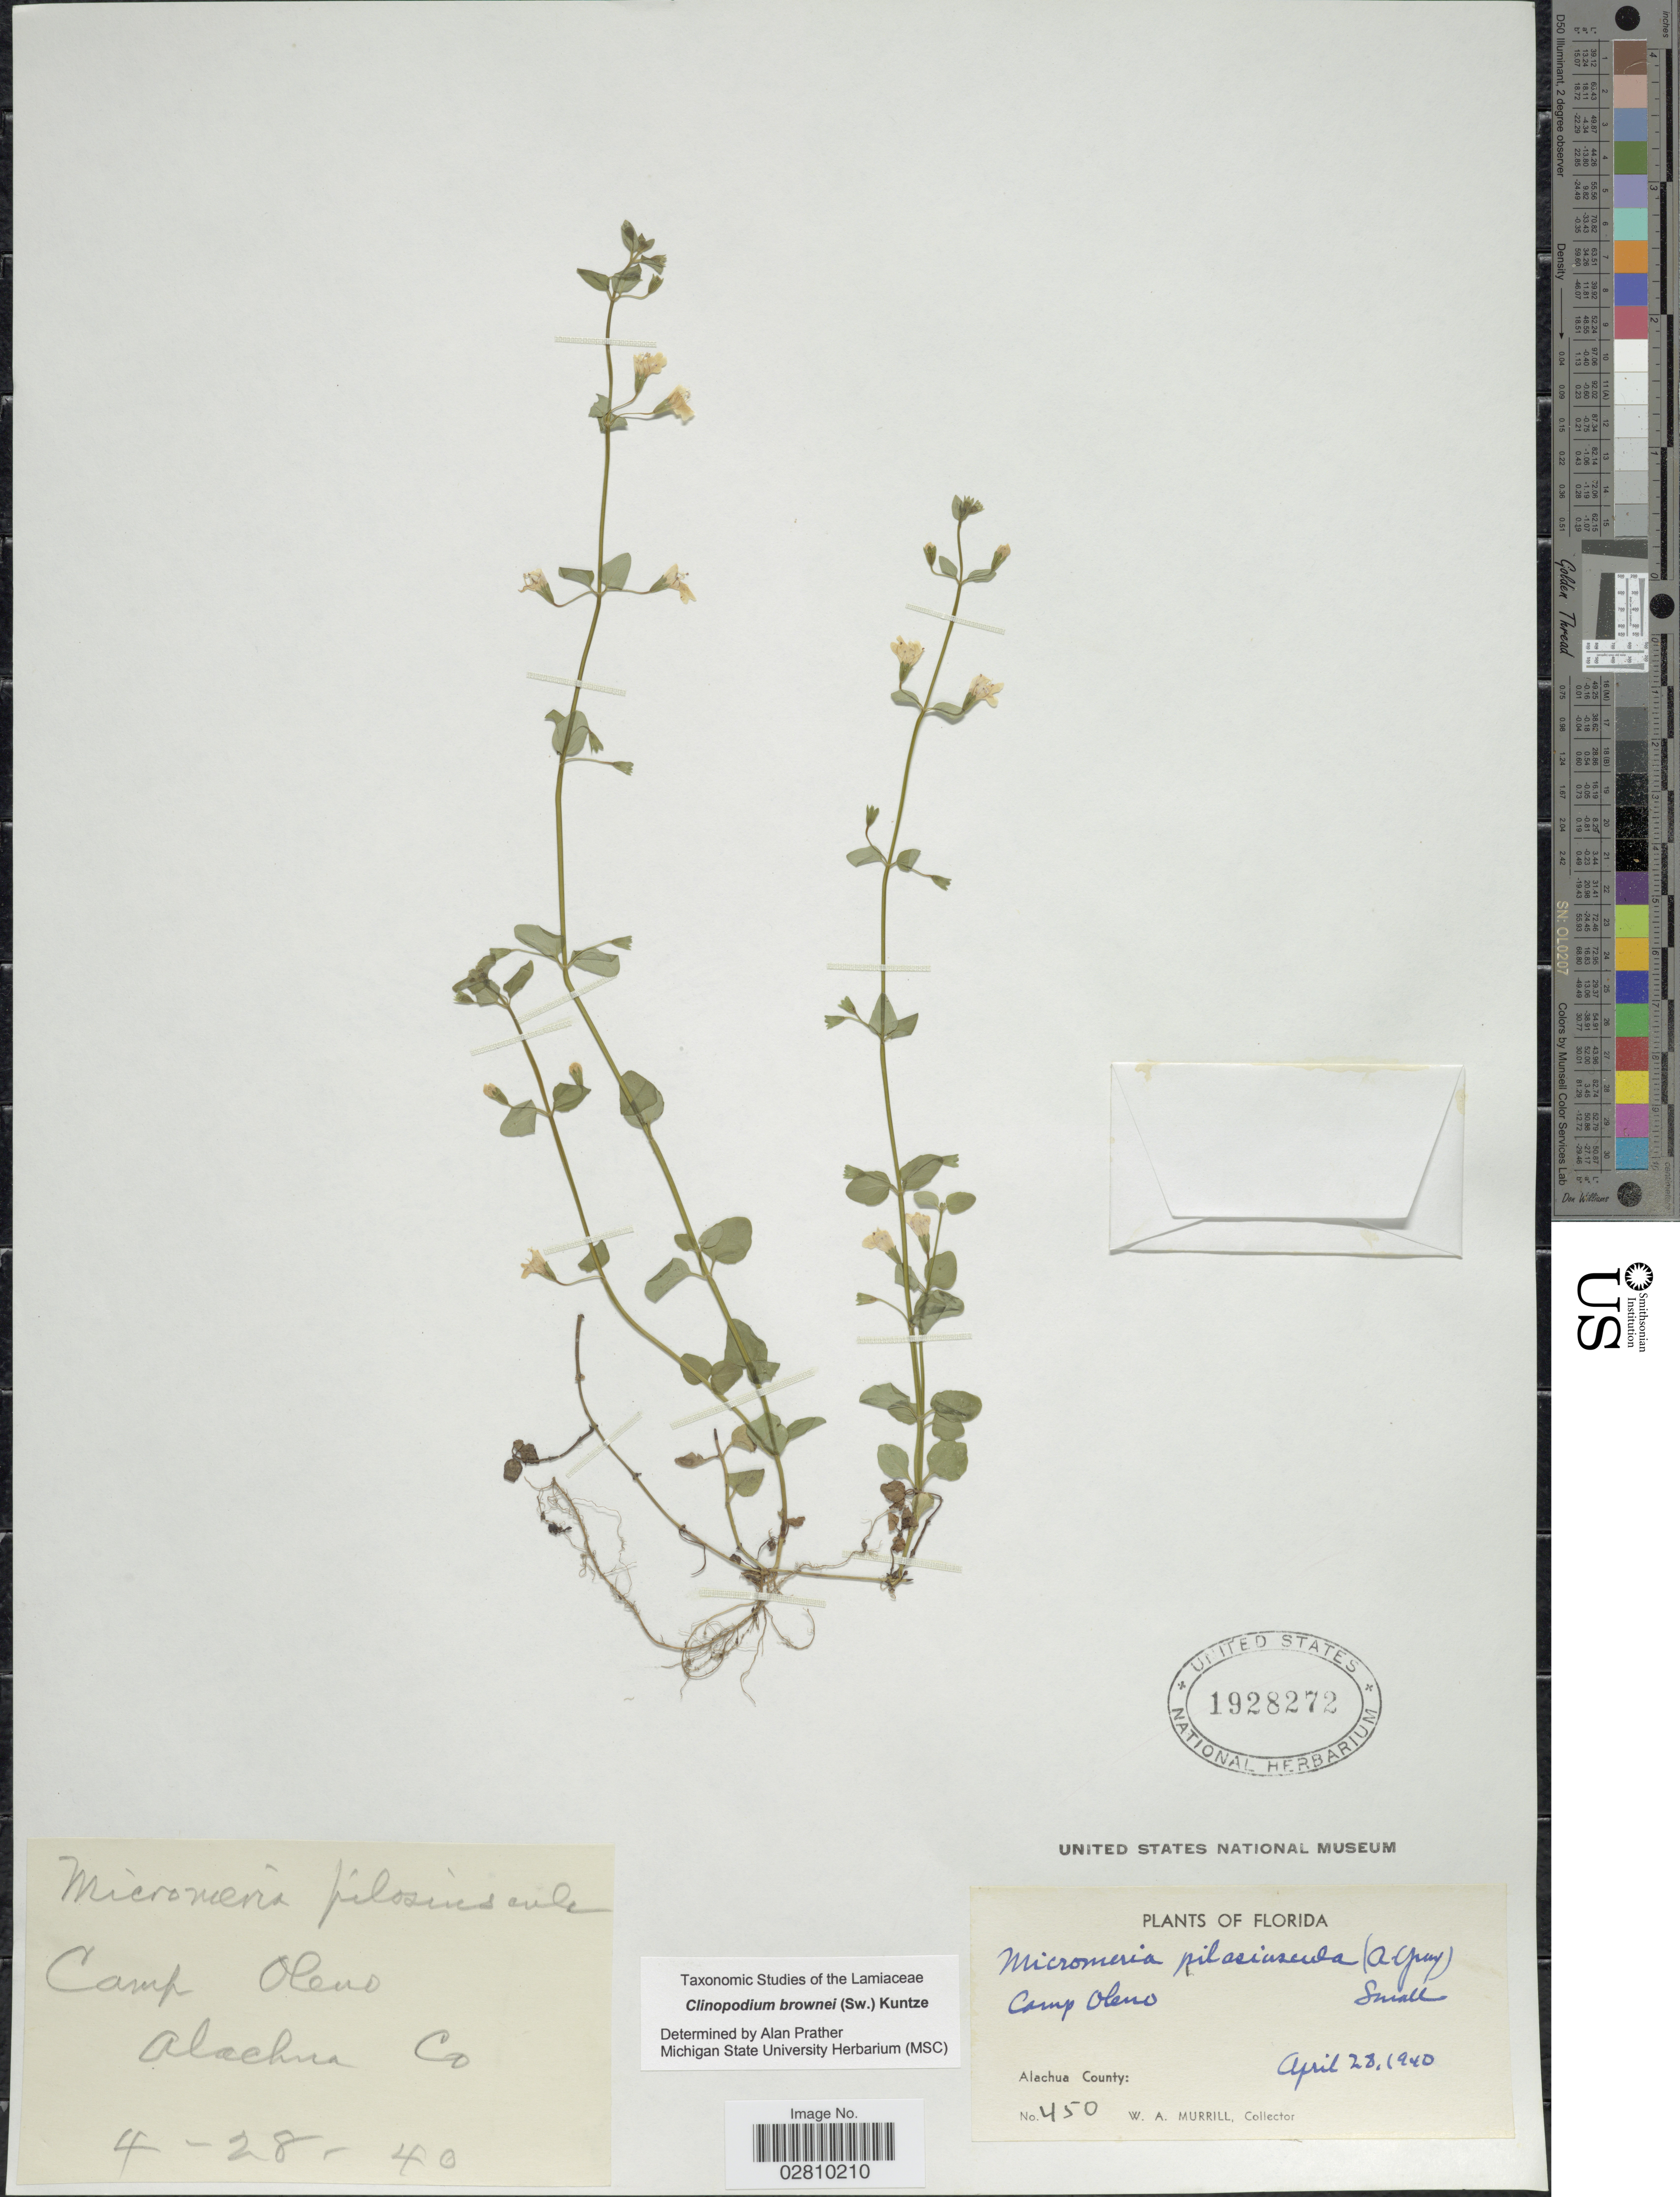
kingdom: Plantae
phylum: Tracheophyta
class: Magnoliopsida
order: Lamiales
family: Lamiaceae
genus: Clinopodium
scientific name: Clinopodium brownei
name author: (Sw.) Kuntze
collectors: W. A. Murrill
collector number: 450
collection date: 1940-04-28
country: United States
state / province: Florida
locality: Camp Oleno. Alachua County.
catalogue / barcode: US 1928272